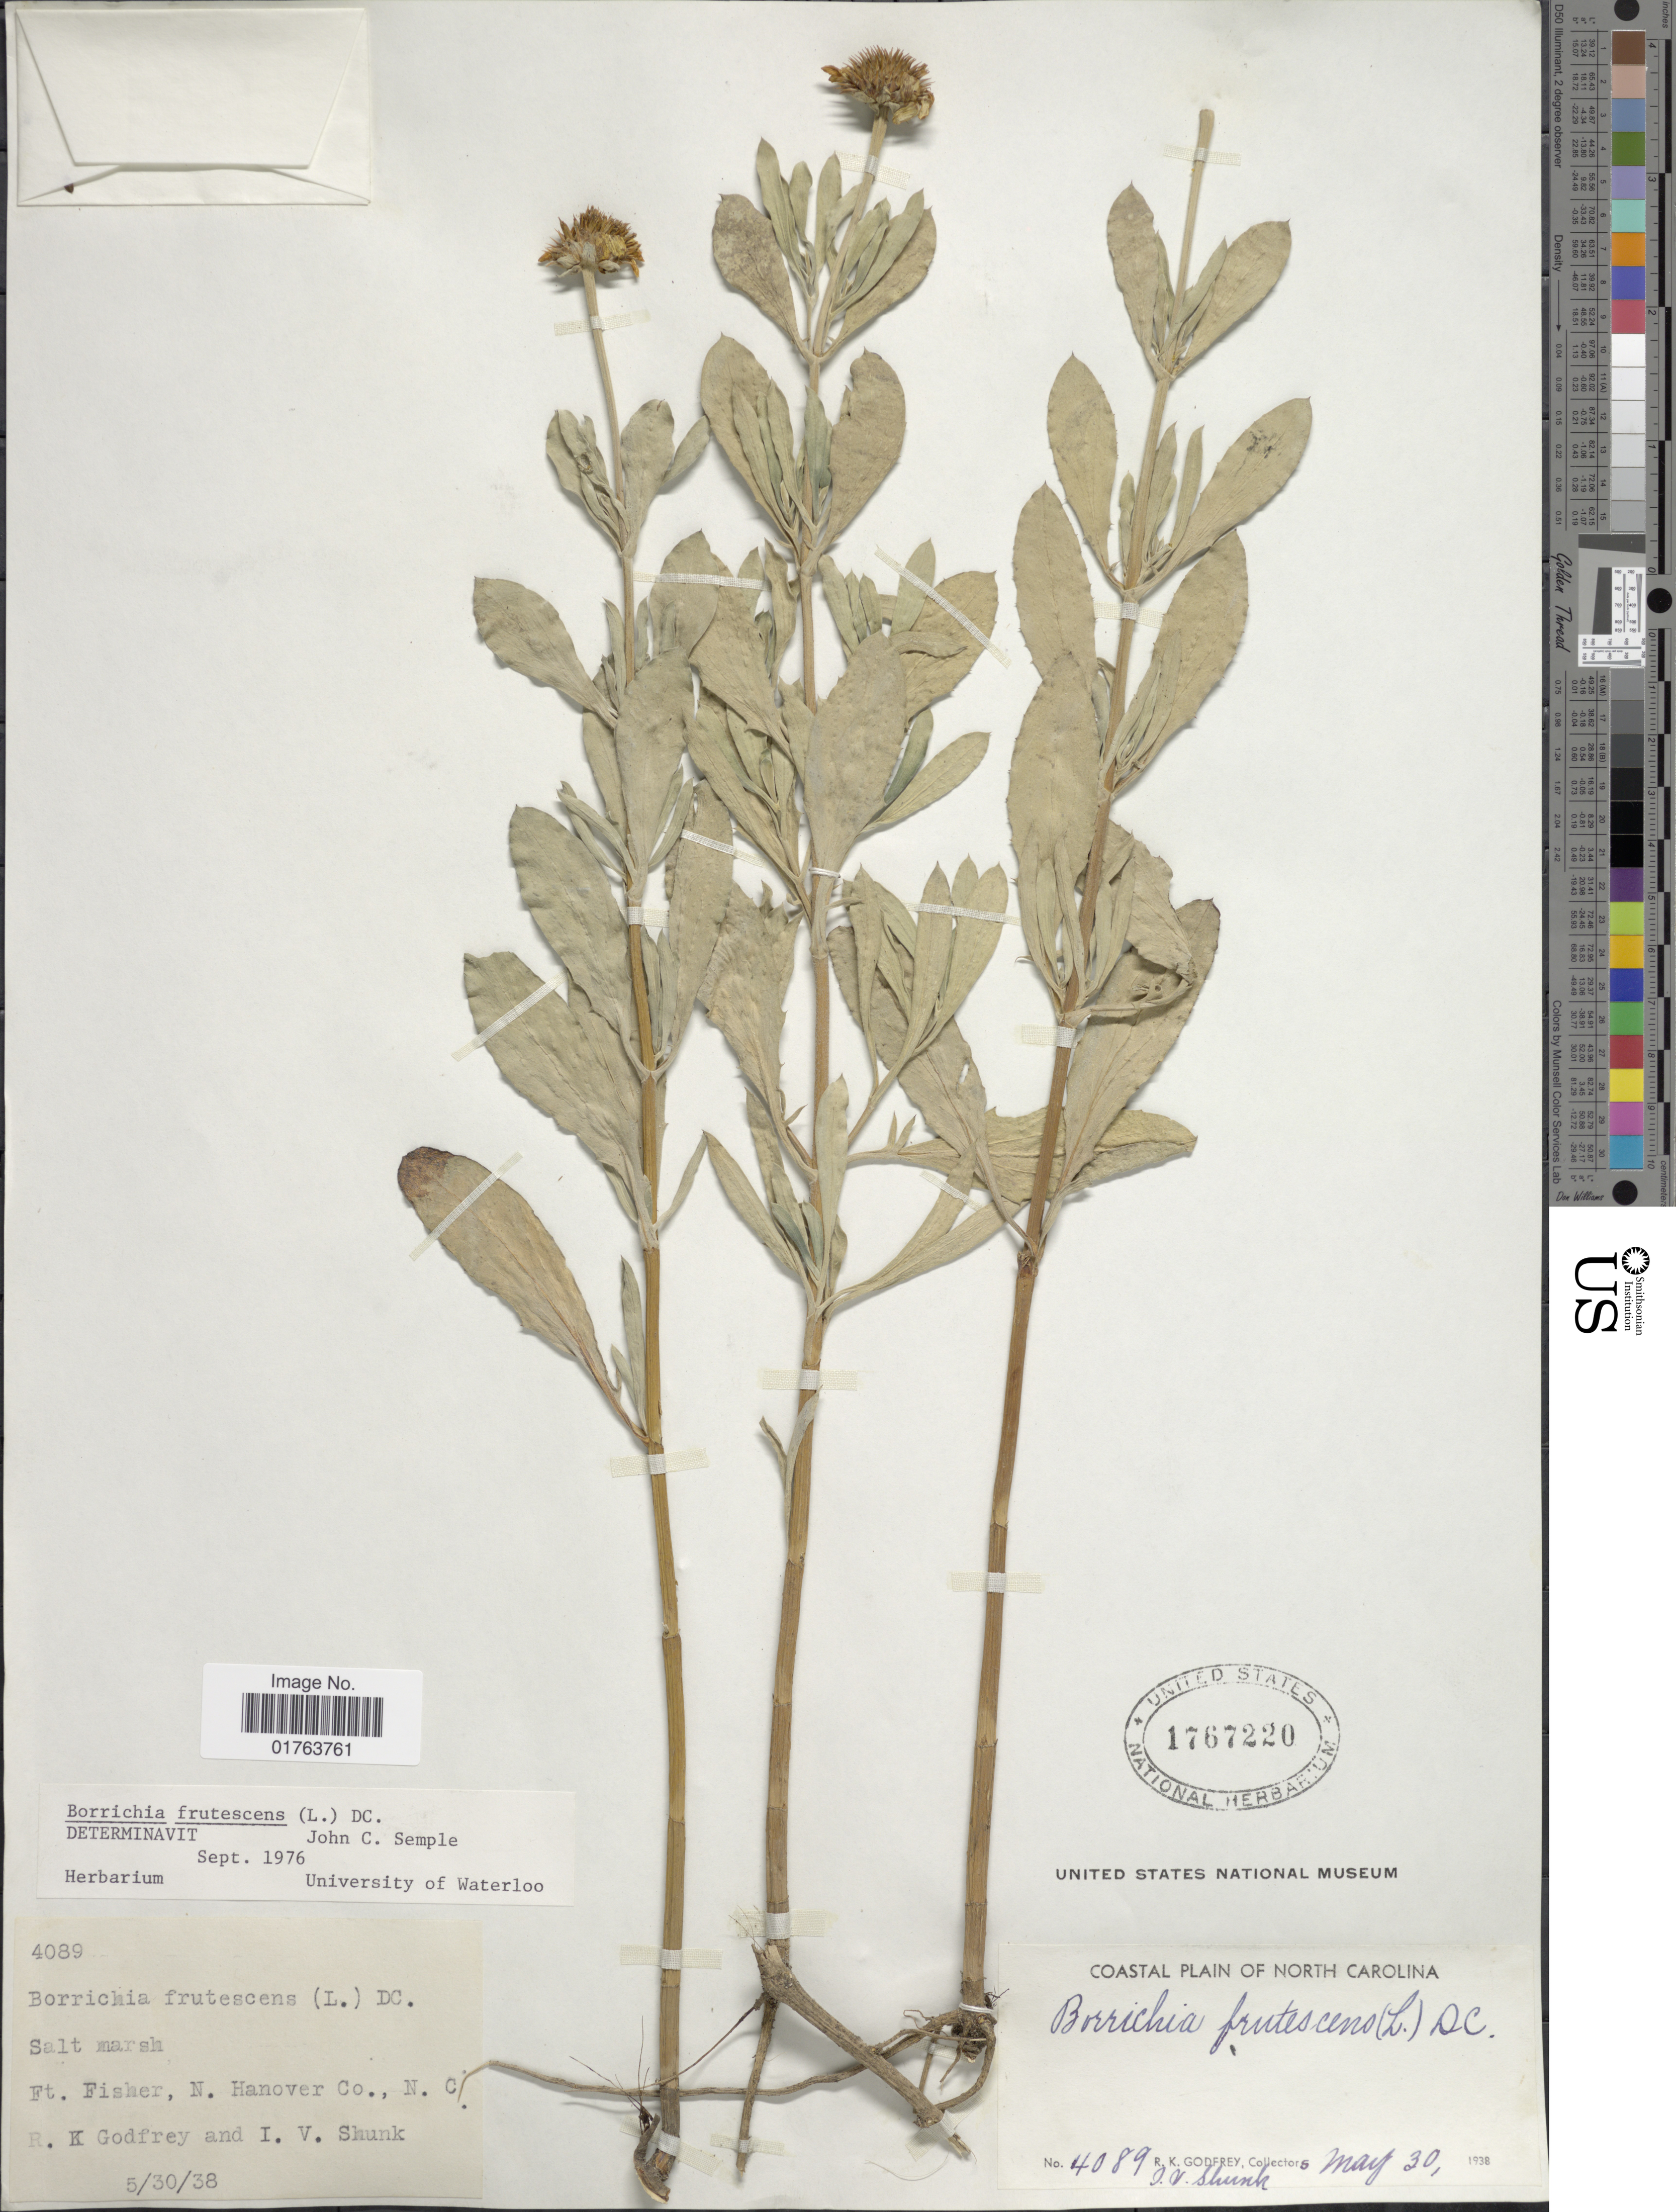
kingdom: Plantae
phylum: Tracheophyta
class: Magnoliopsida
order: Asterales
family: Asteraceae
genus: Borrichia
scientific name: Borrichia frutescens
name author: (L.) DC.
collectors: R. K. Godfrey & I. Shunk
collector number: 4089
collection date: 1938-05-30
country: United States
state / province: North Carolina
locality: Coastal Plain of North Carolina, Ft. Fisher, N. Hanover Co., N. C.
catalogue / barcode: US 1767220